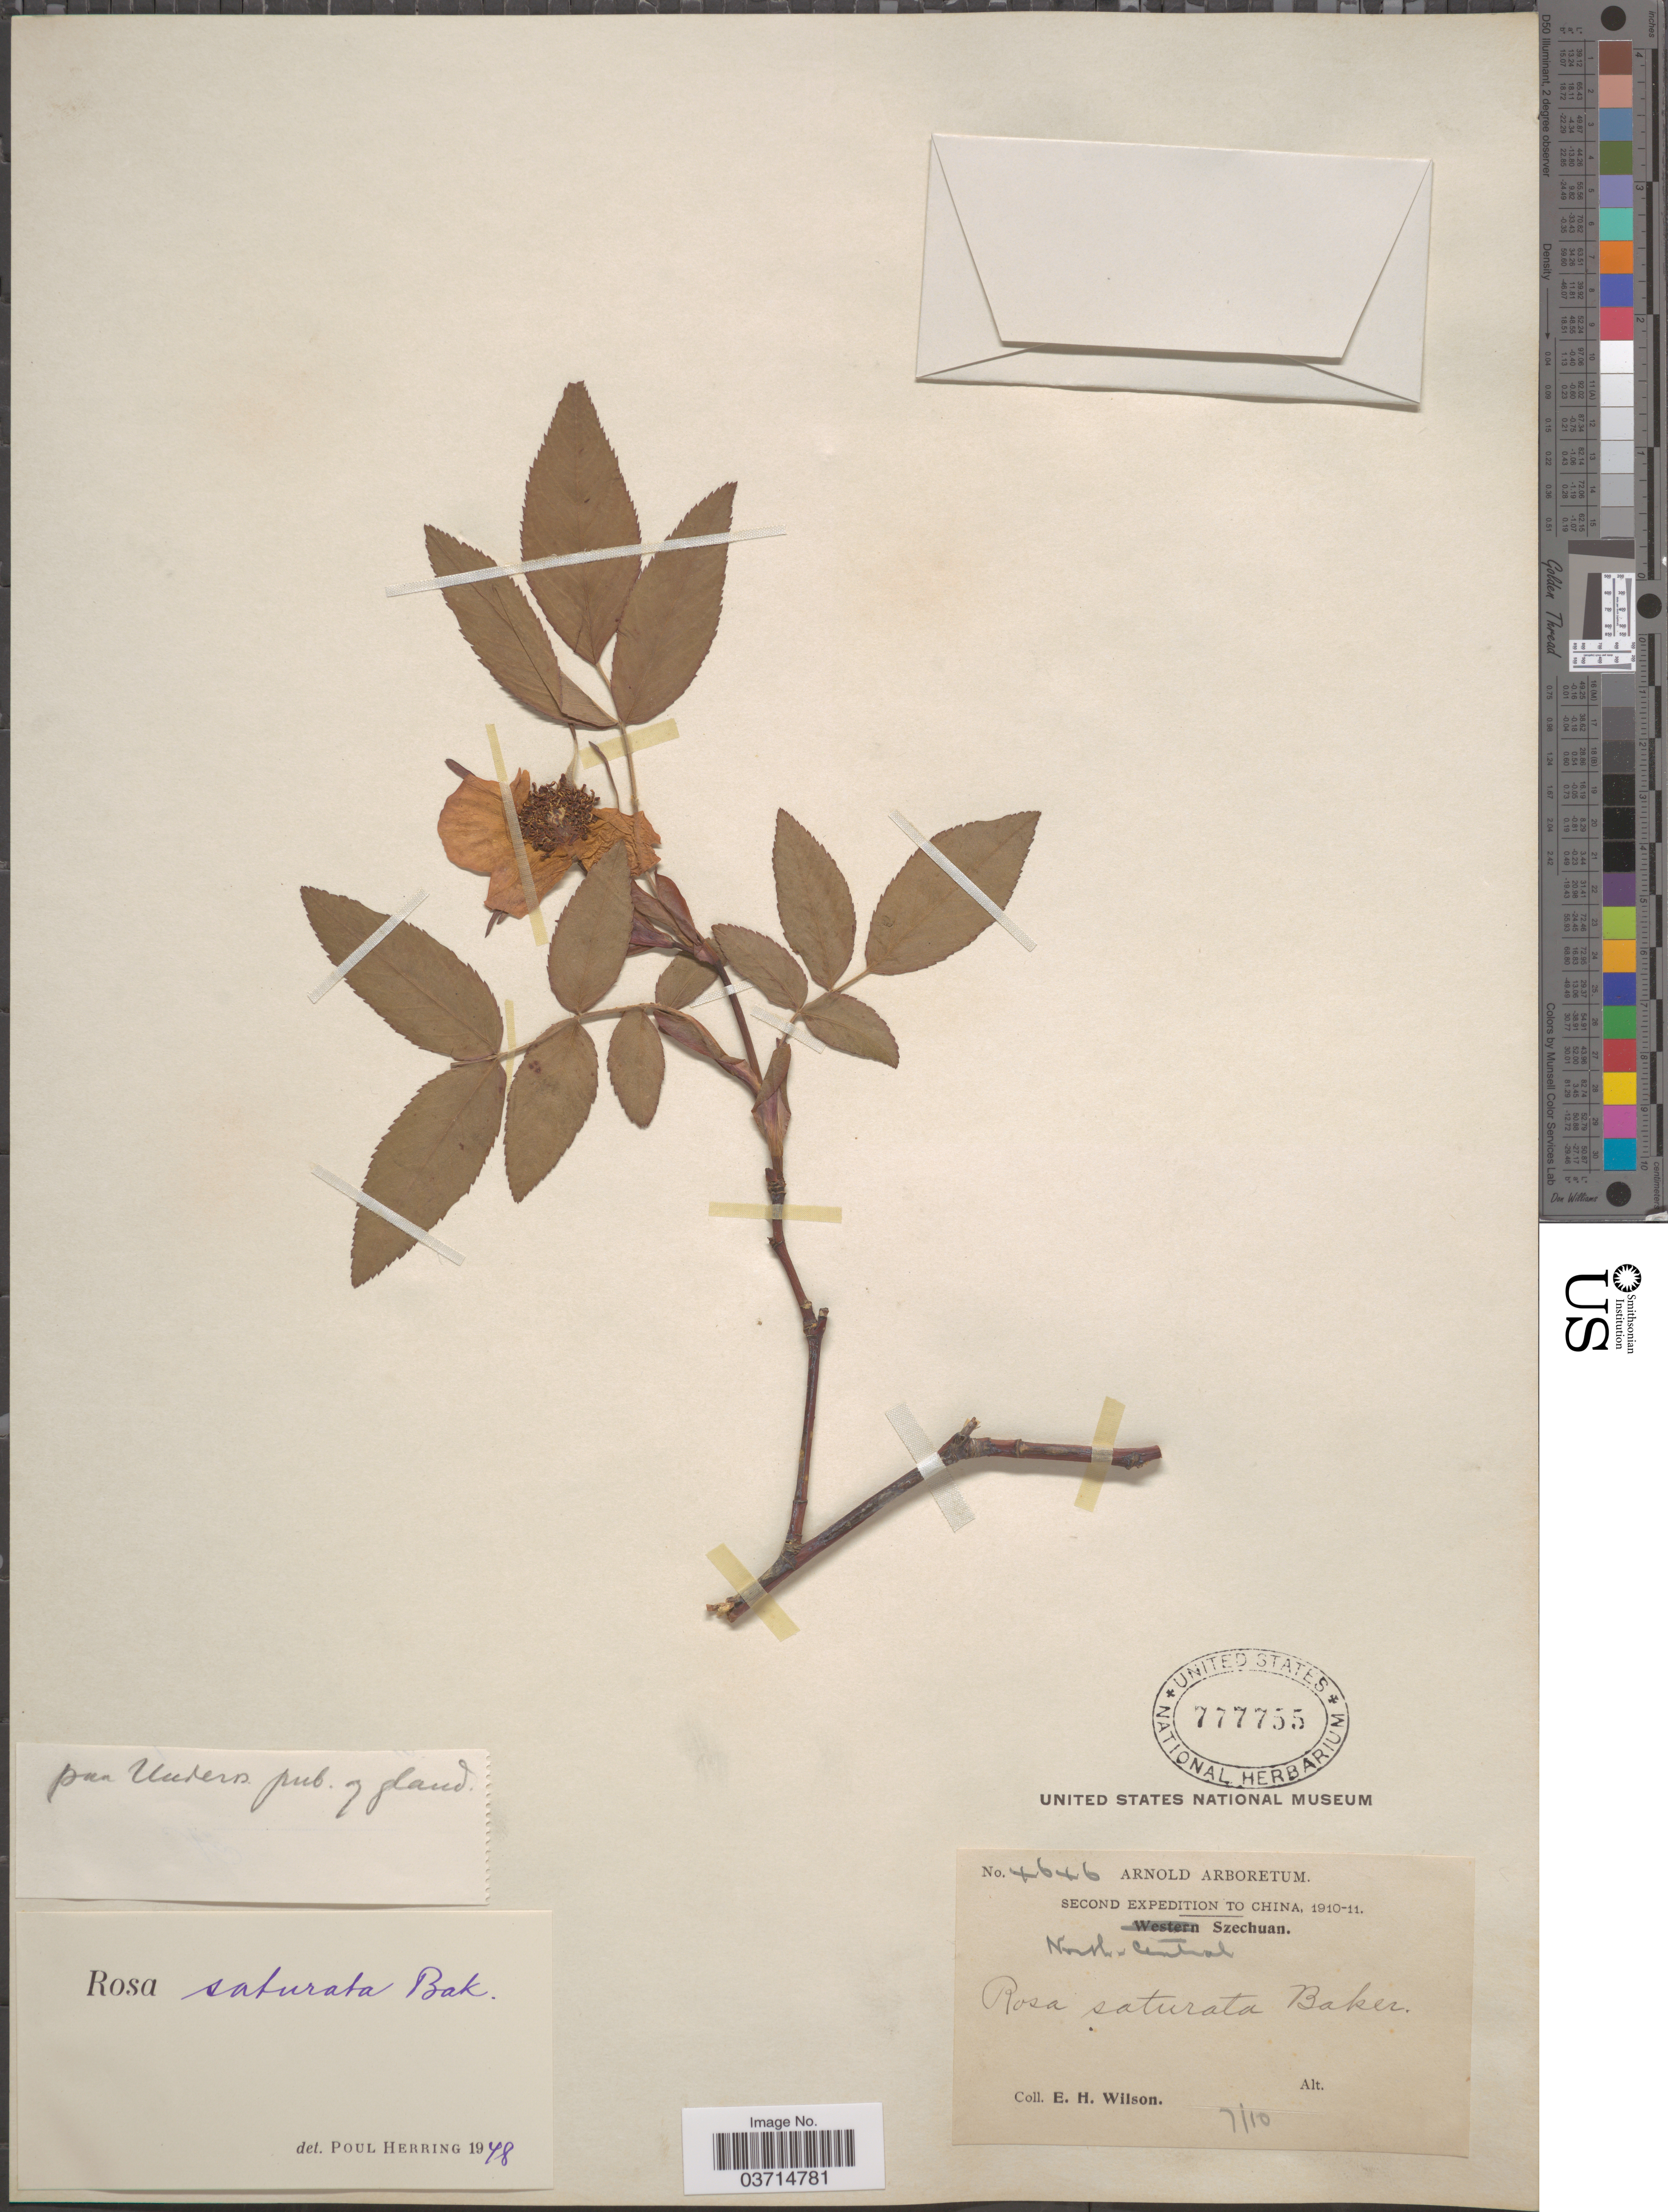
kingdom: Plantae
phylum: Tracheophyta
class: Magnoliopsida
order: Rosales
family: Rosaceae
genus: Rosa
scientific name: Rosa saturata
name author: Baker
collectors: E. Wilson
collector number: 4646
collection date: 1910-07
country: China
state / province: Sichuan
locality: North-Central Szechuan.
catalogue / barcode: US 777755